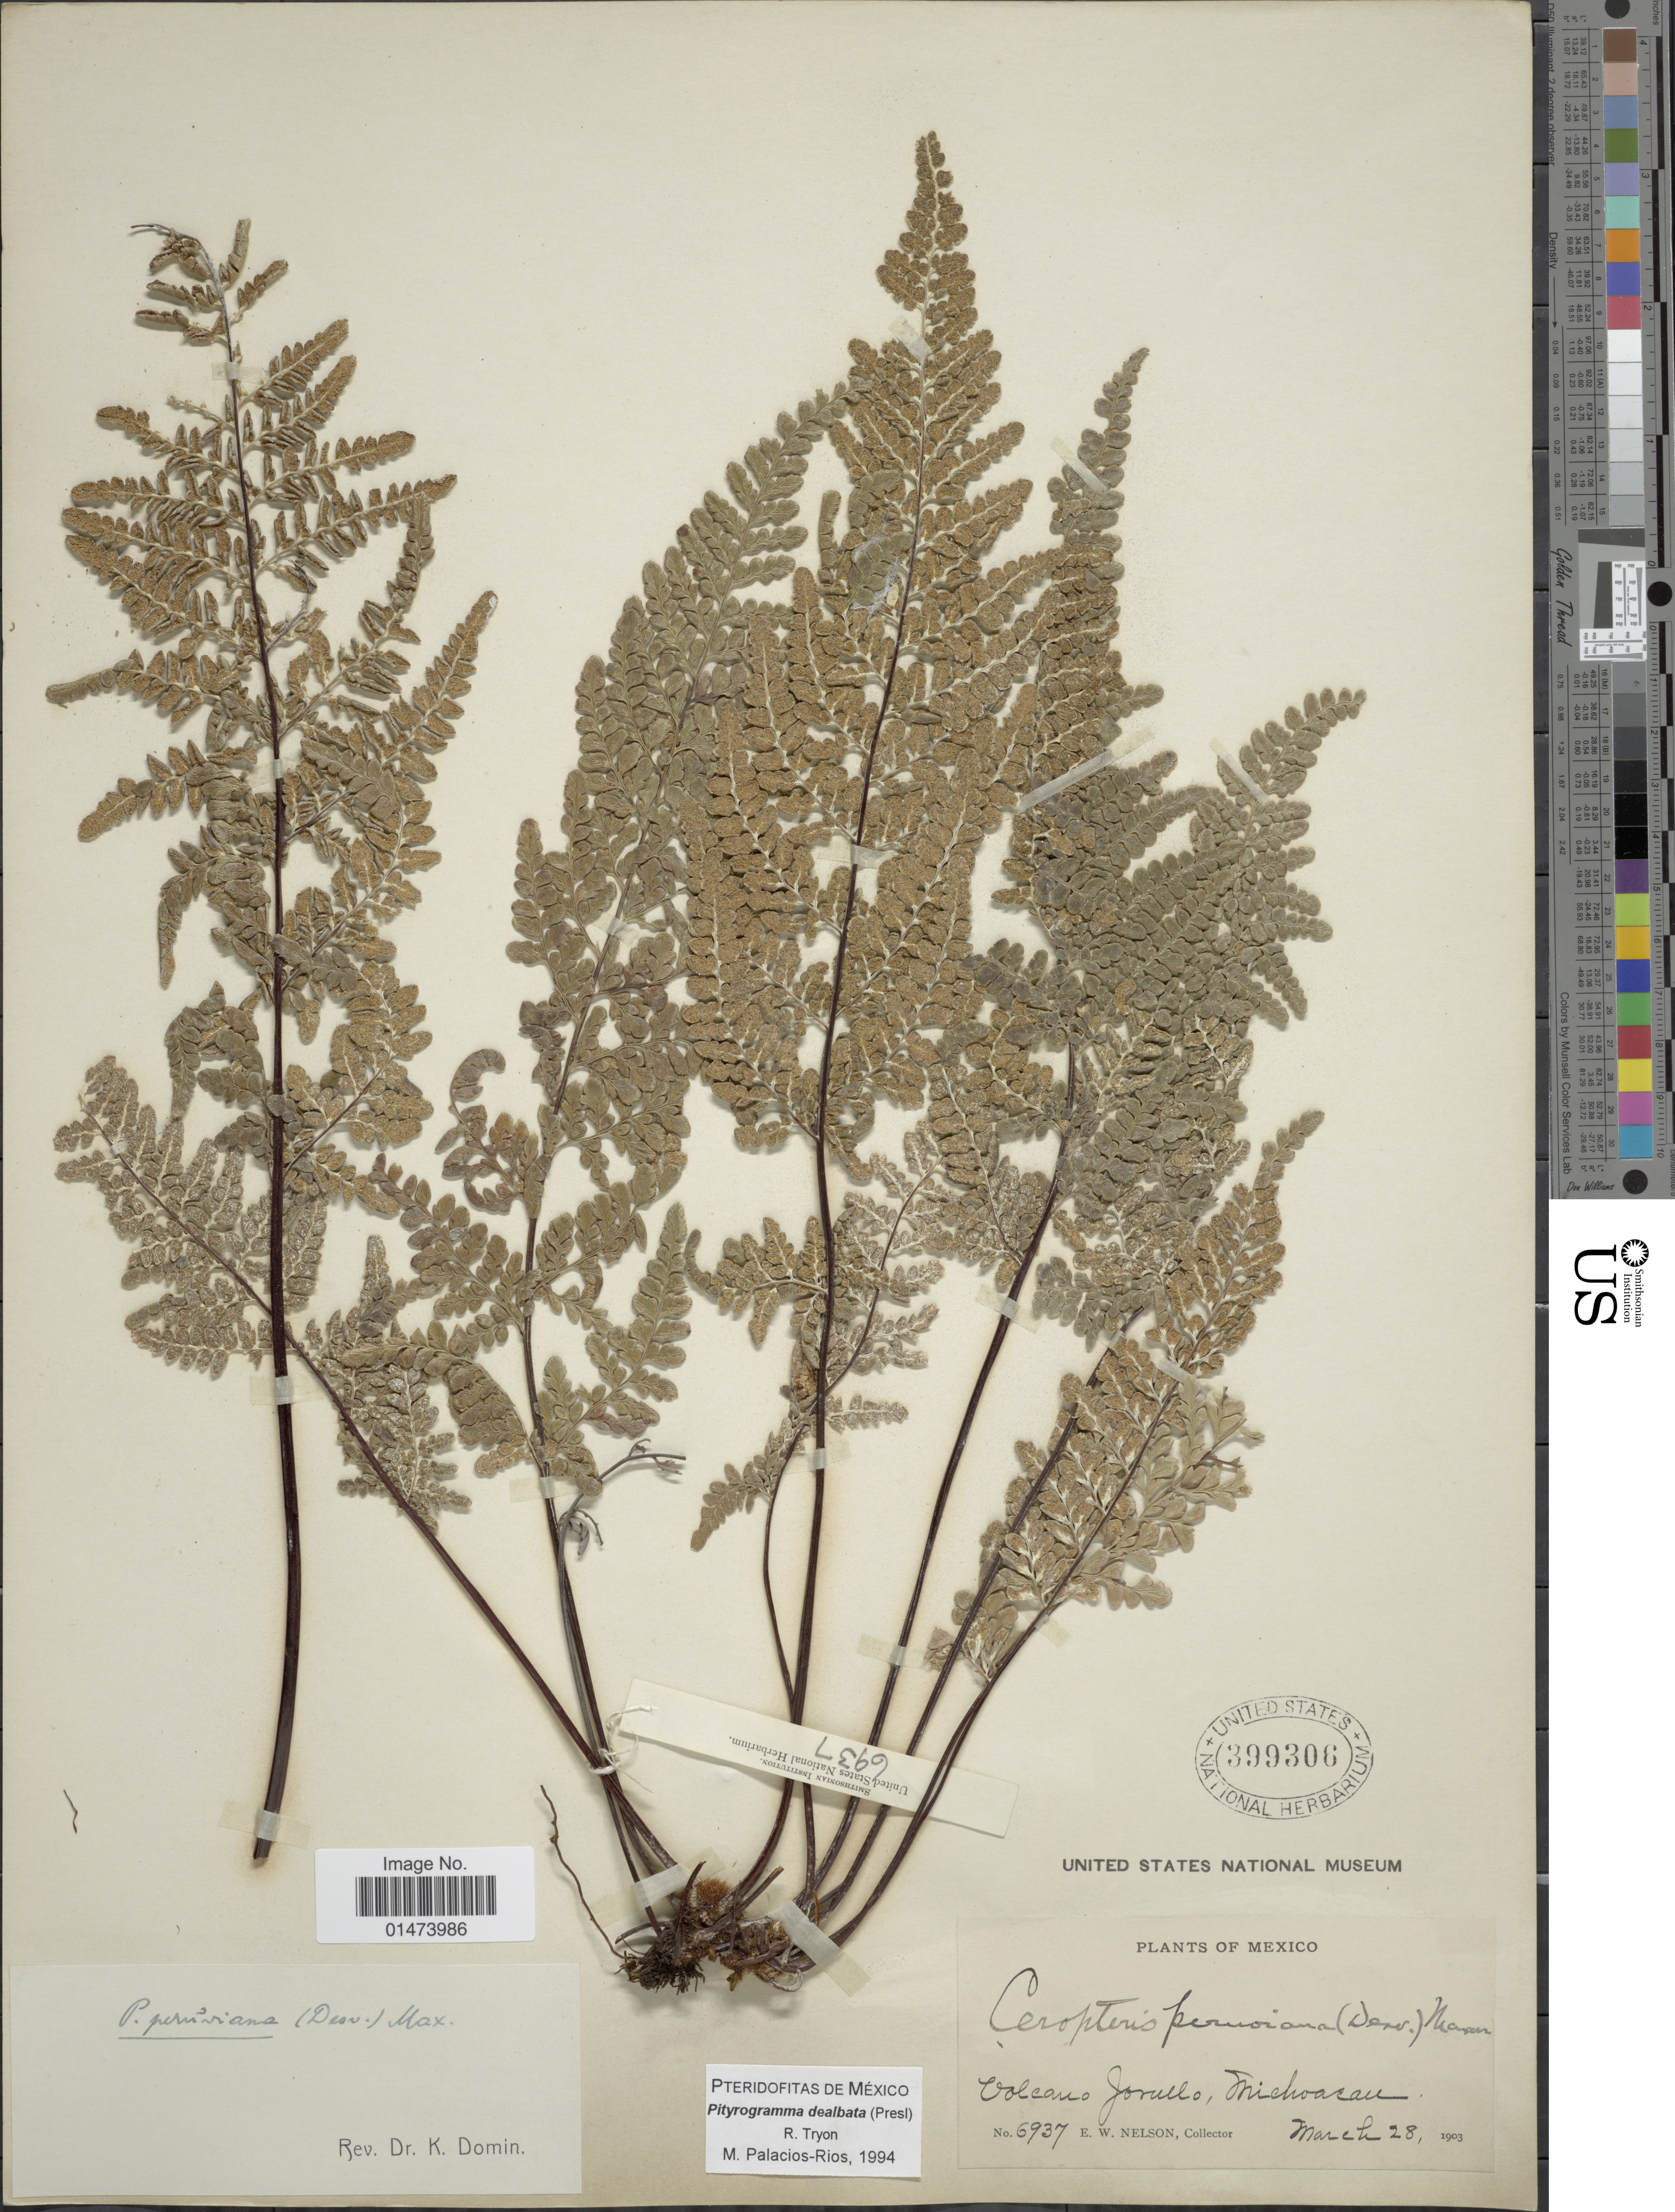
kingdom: Plantae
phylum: Tracheophyta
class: Polypodiopsida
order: Polypodiales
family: Pteridaceae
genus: Pityrogramma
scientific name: Pityrogramma dealbata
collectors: E. W. Nelson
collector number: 6937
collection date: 1903-03-28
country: Mexico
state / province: Michoacán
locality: Volcano Jorullo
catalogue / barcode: US 399306